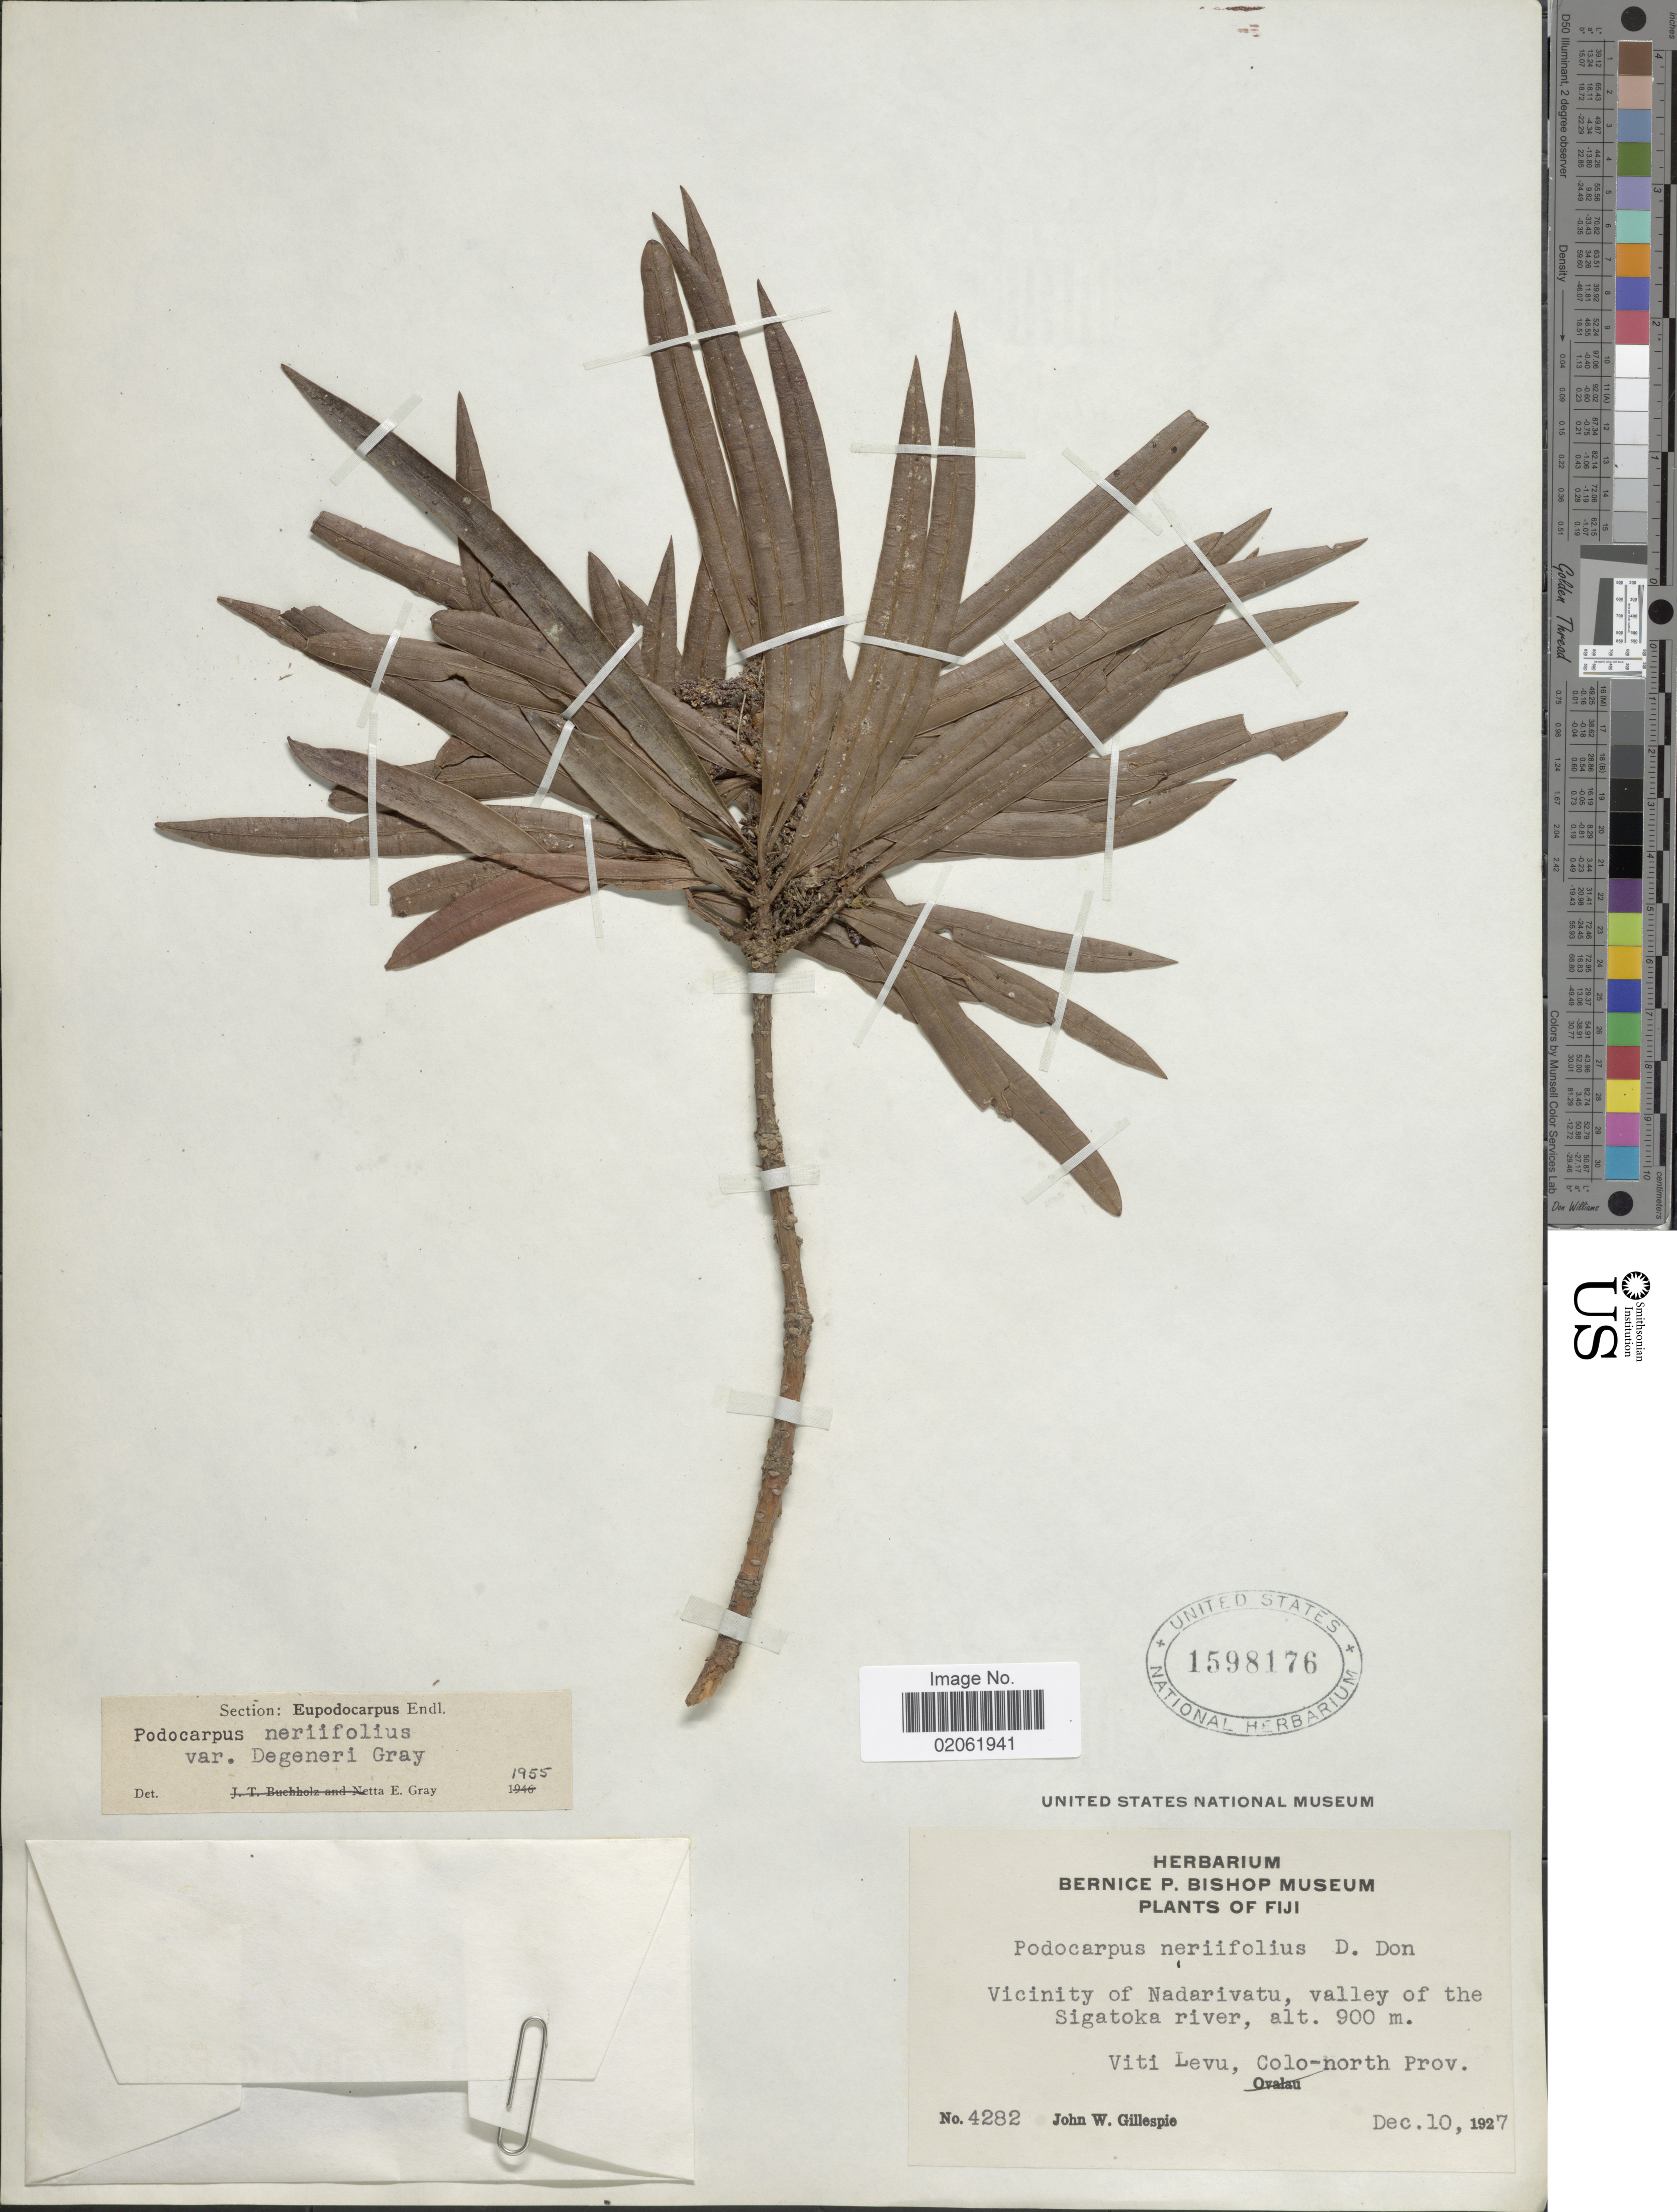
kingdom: Plantae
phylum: Tracheophyta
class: Pinopsida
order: Pinales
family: Podocarpaceae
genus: Podocarpus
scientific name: Podocarpus neriifolius var. degeneri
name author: N.E. Gray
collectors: J. W. Gillespie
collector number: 4282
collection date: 1927-12-10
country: Fiji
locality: Vicinity of Nadarivatu valley of the Sigatoka river. Viti-Levu, Colo-north Prov.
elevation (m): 900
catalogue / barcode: US 1598176